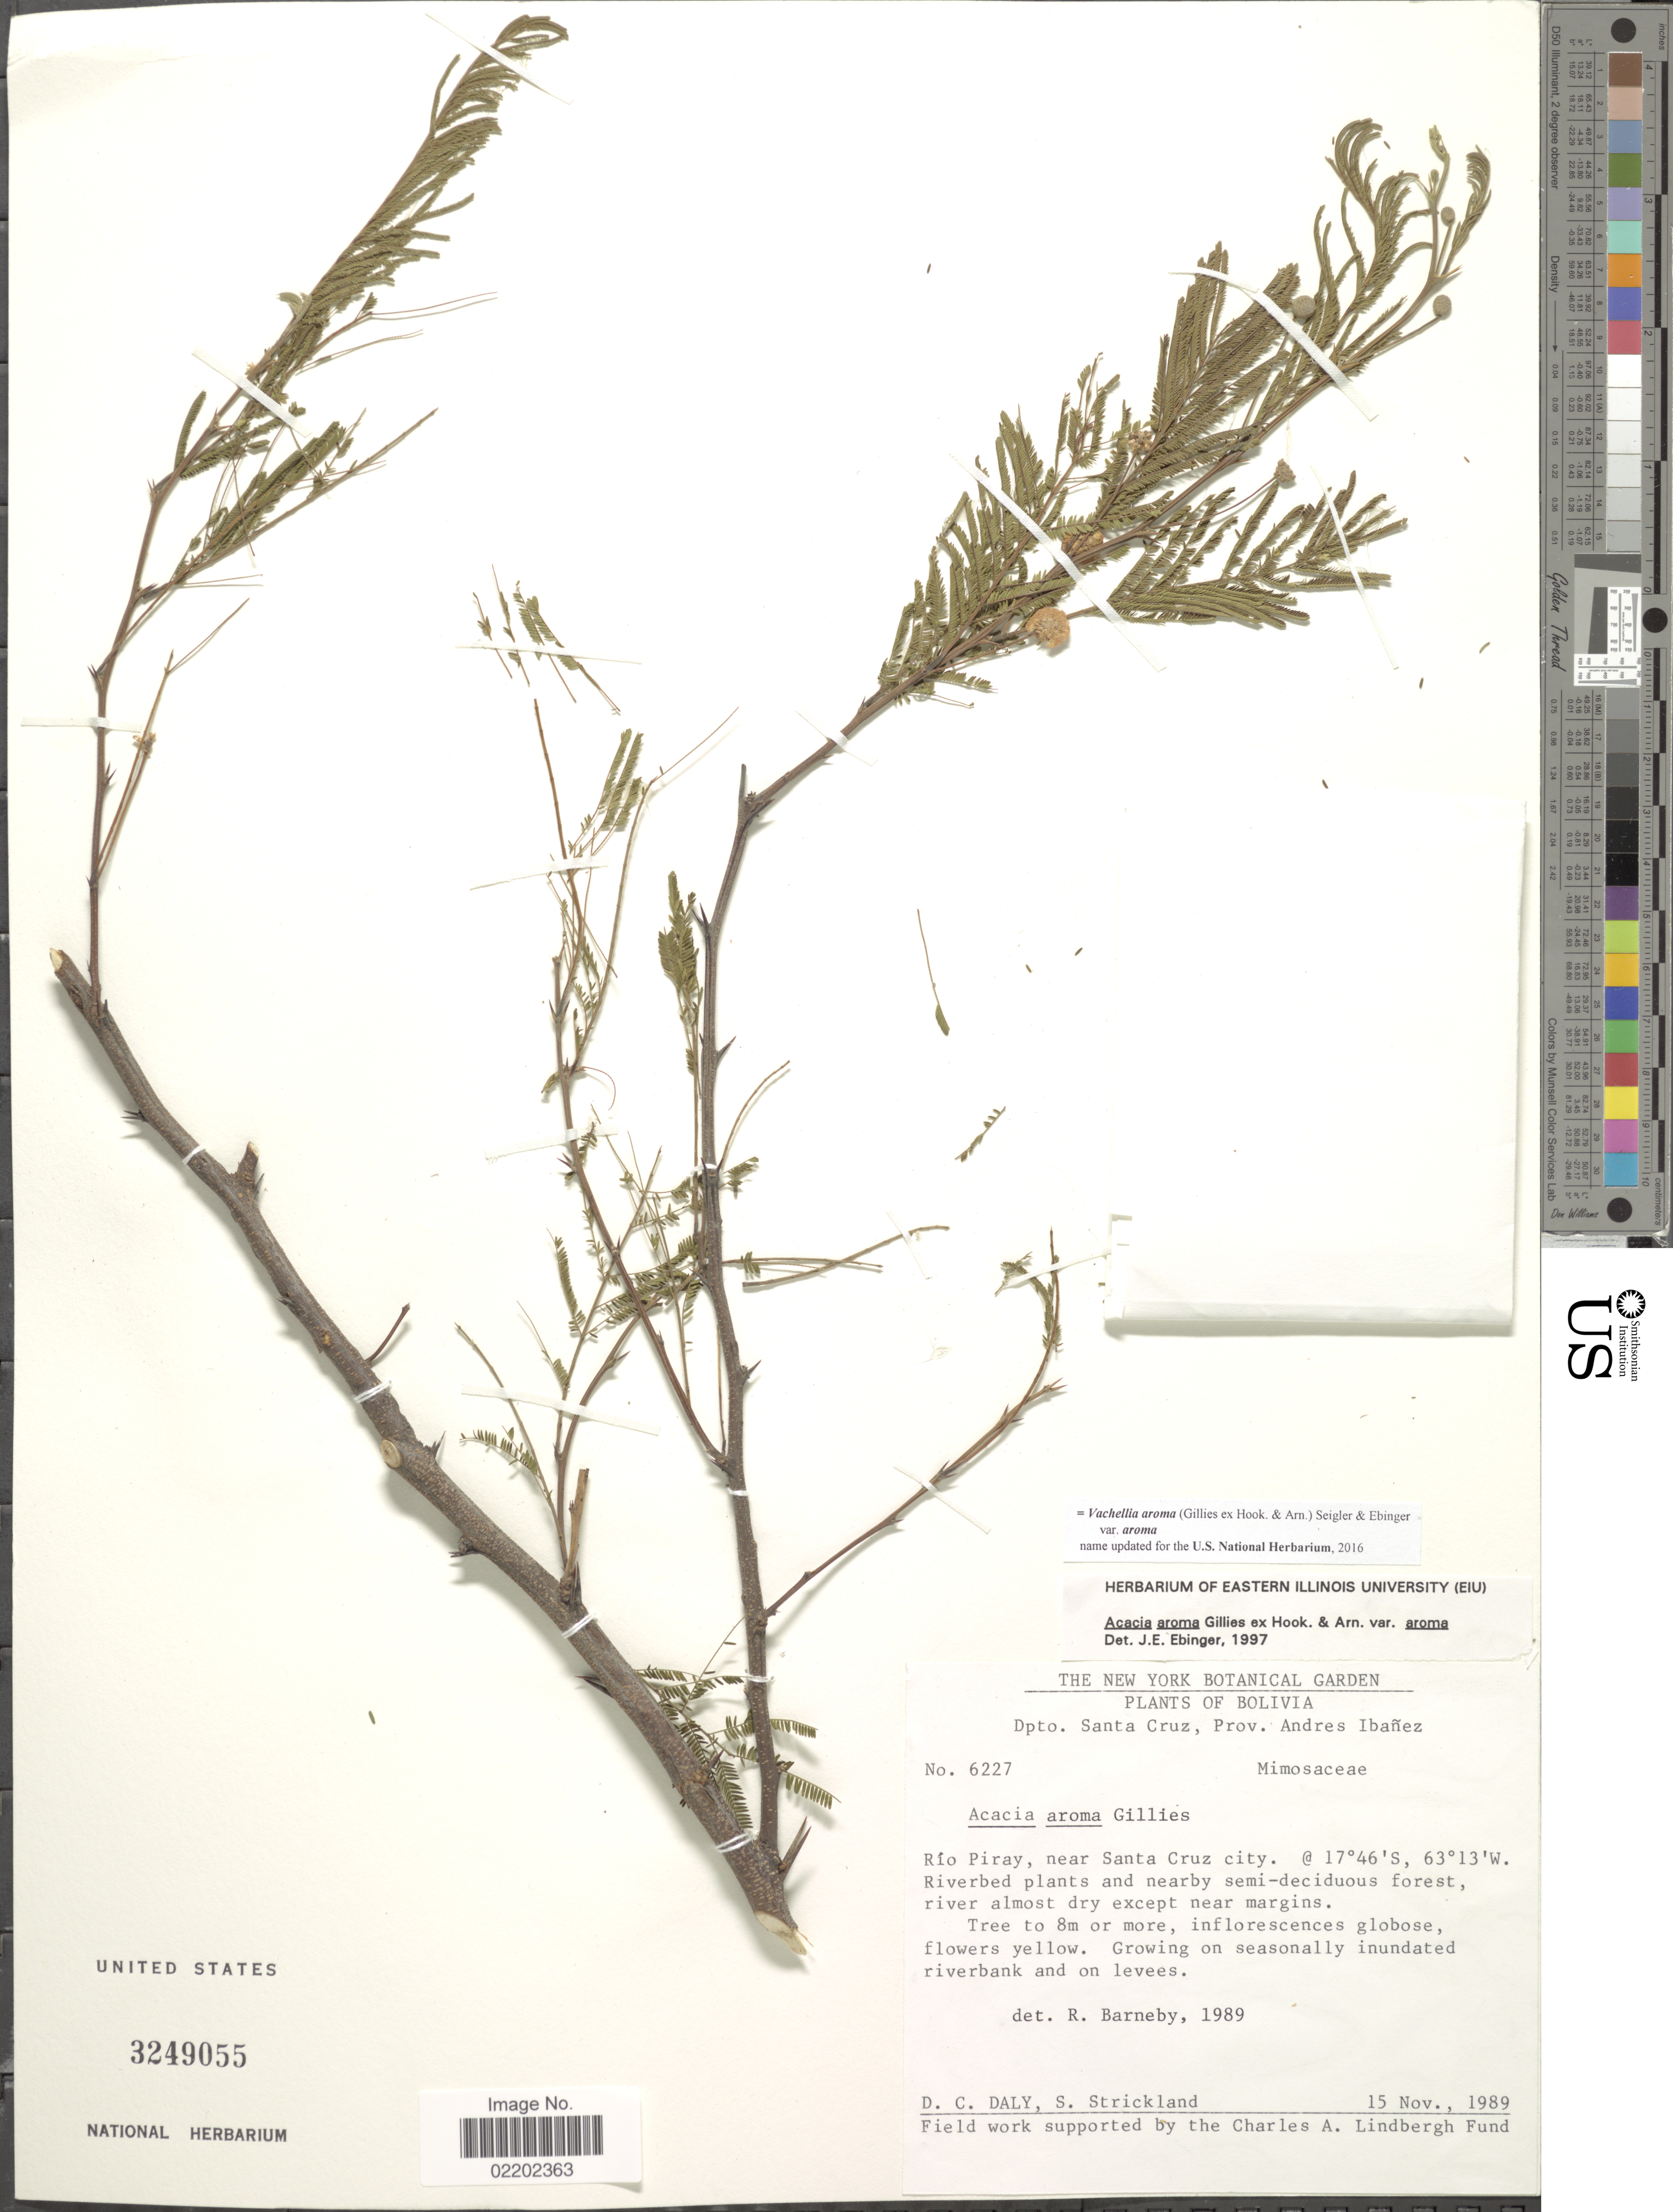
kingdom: Plantae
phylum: Tracheophyta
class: Magnoliopsida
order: Fabales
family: Fabaceae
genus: Vachellia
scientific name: Vachellia aroma var. aroma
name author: (Gillies ex Hook. & Arn.) Seigler & Ebinger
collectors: D. C. Daly & S. Strickland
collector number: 6227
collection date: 1989-11-15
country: Bolivia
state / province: Santa Cruz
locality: Dpto. Santa Cruz, Prov. Andres Ibañez, Río Piray, near Santa Cruz city, Riverbed plants and nearby semi-deciduous forest, river almost dry except near margins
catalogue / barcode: US 3249055